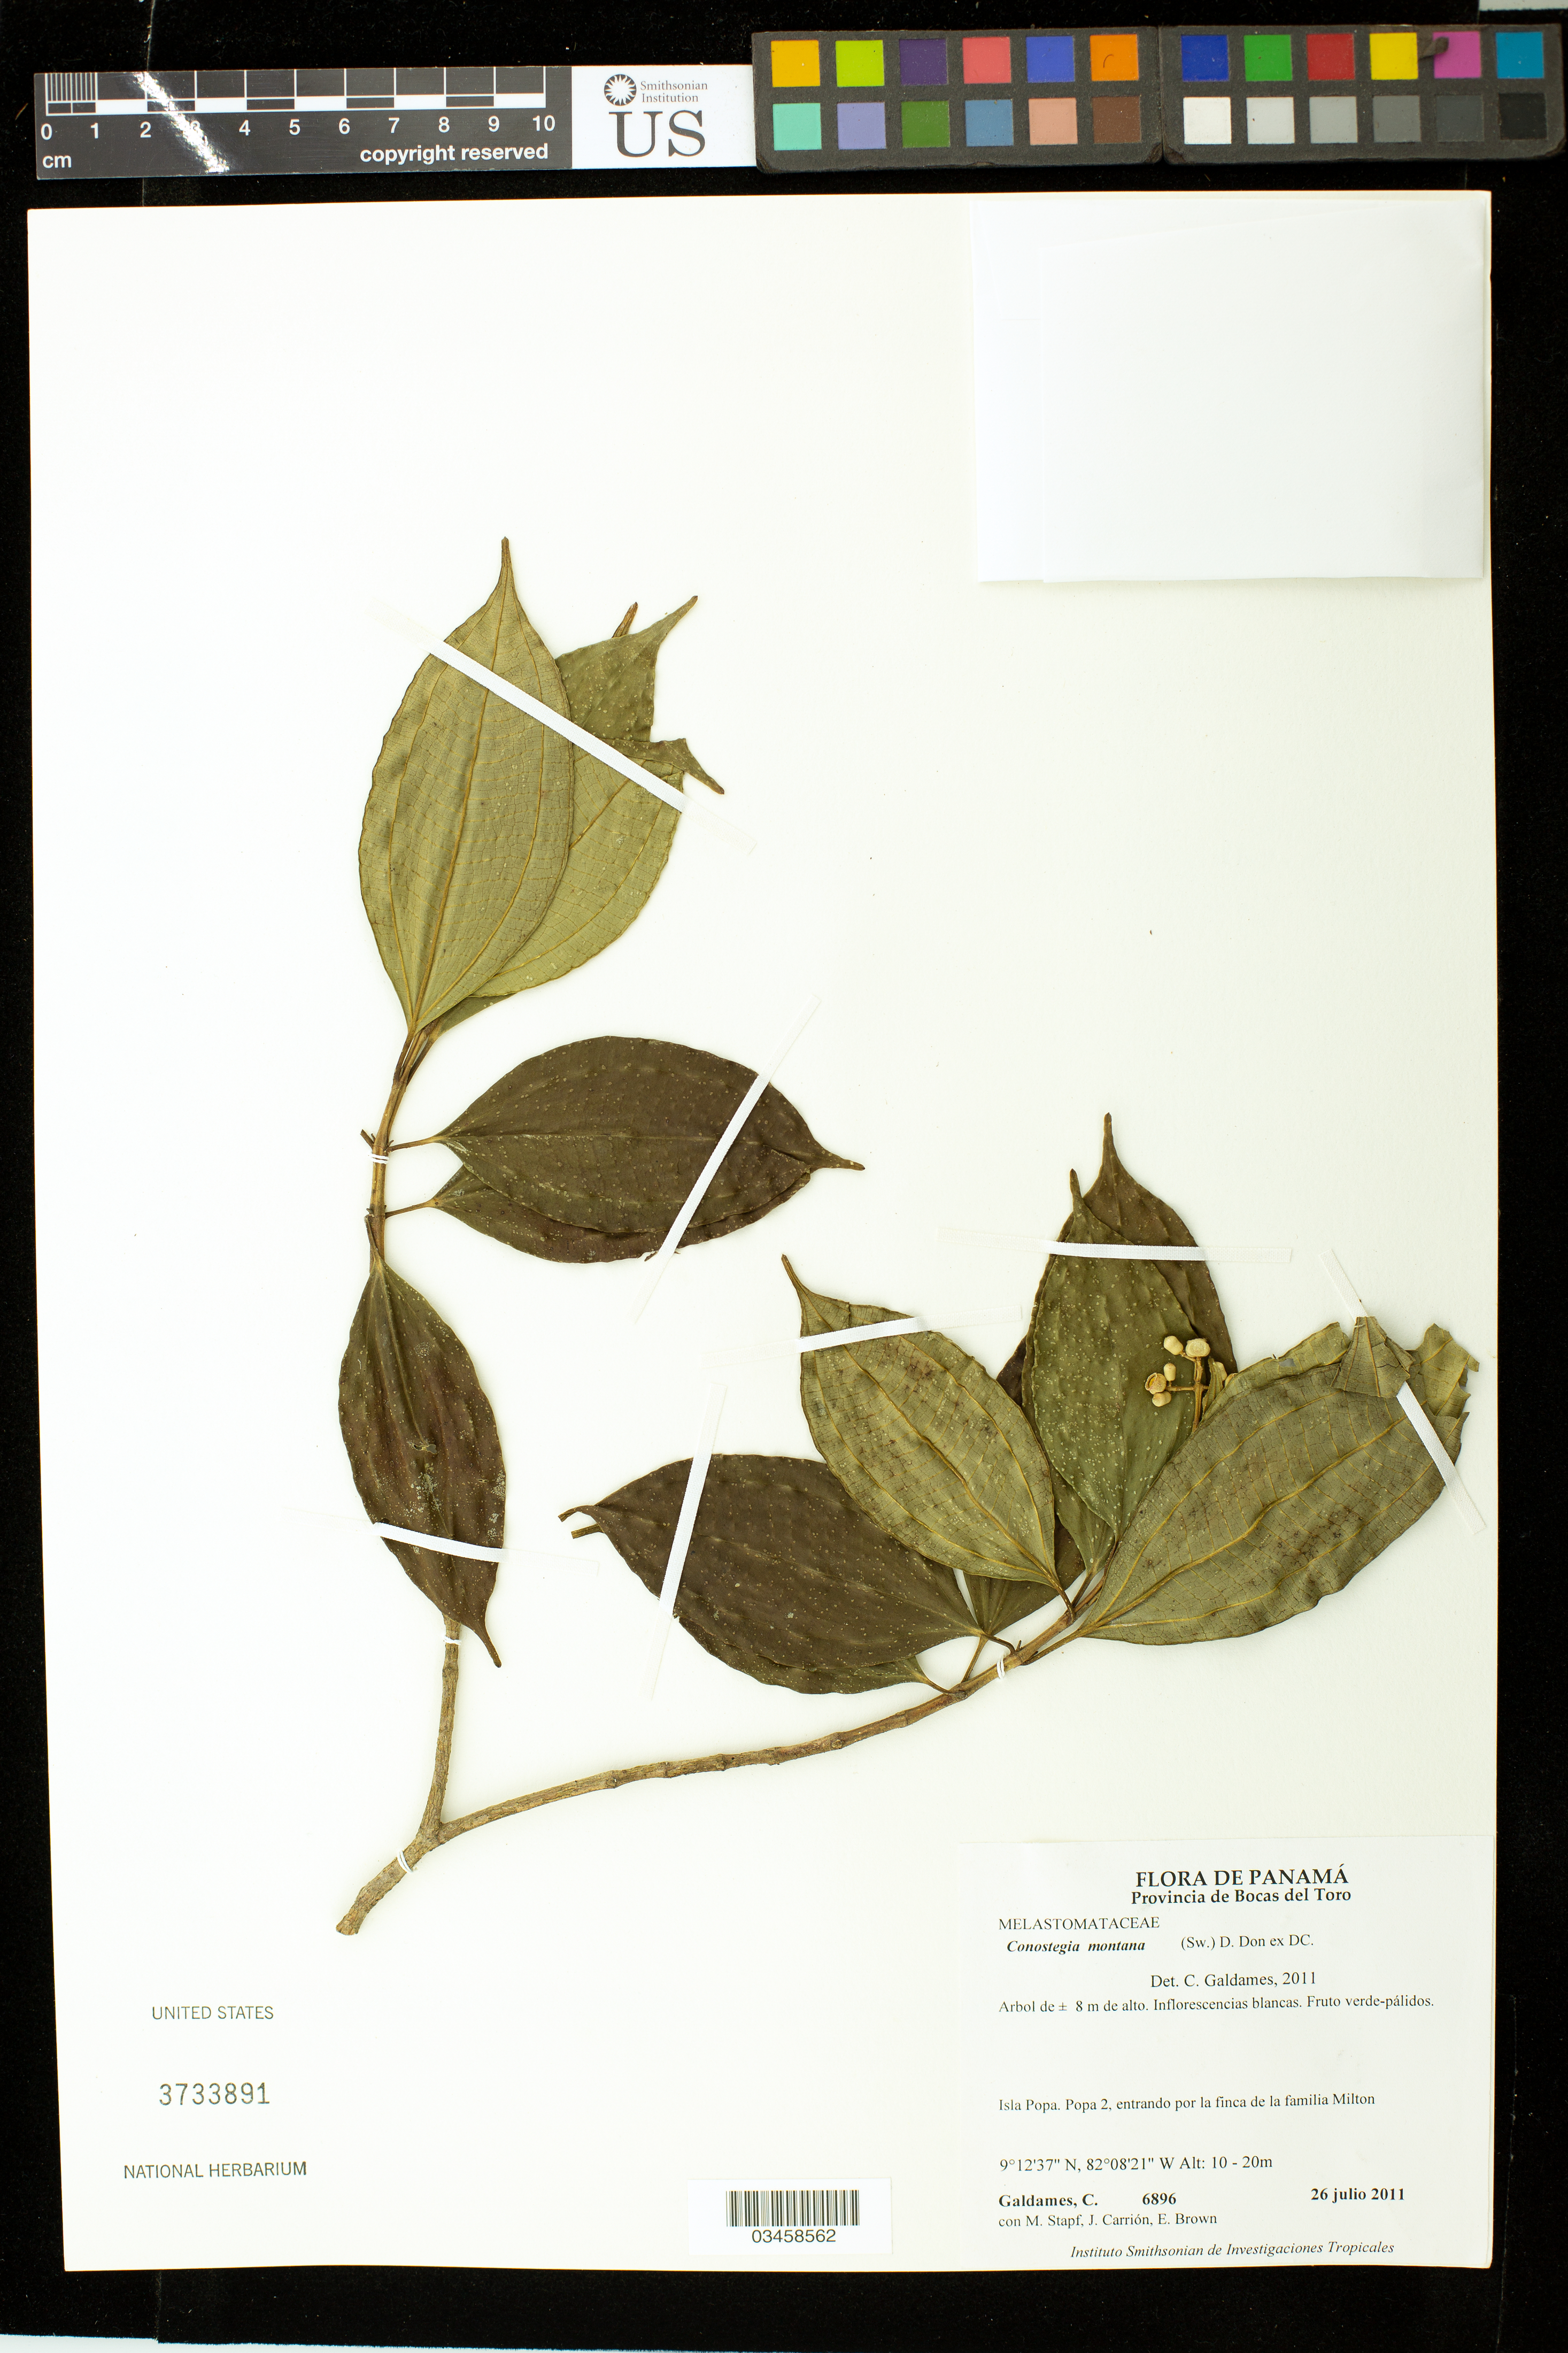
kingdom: Plantae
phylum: Tracheophyta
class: Magnoliopsida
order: Myrtales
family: Melastomataceae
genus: Conostegia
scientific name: Conostegia montana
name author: (Sw.) D. Don ex DC.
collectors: C. Galdames, M. Stapf, J. F. Carrión & E. Brown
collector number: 6896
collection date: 2011-07-26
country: Panama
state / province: Bocas del Toro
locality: Isla Popa. Popa 2, entrando por la finca de la familia Milton.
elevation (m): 10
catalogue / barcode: US 3733891